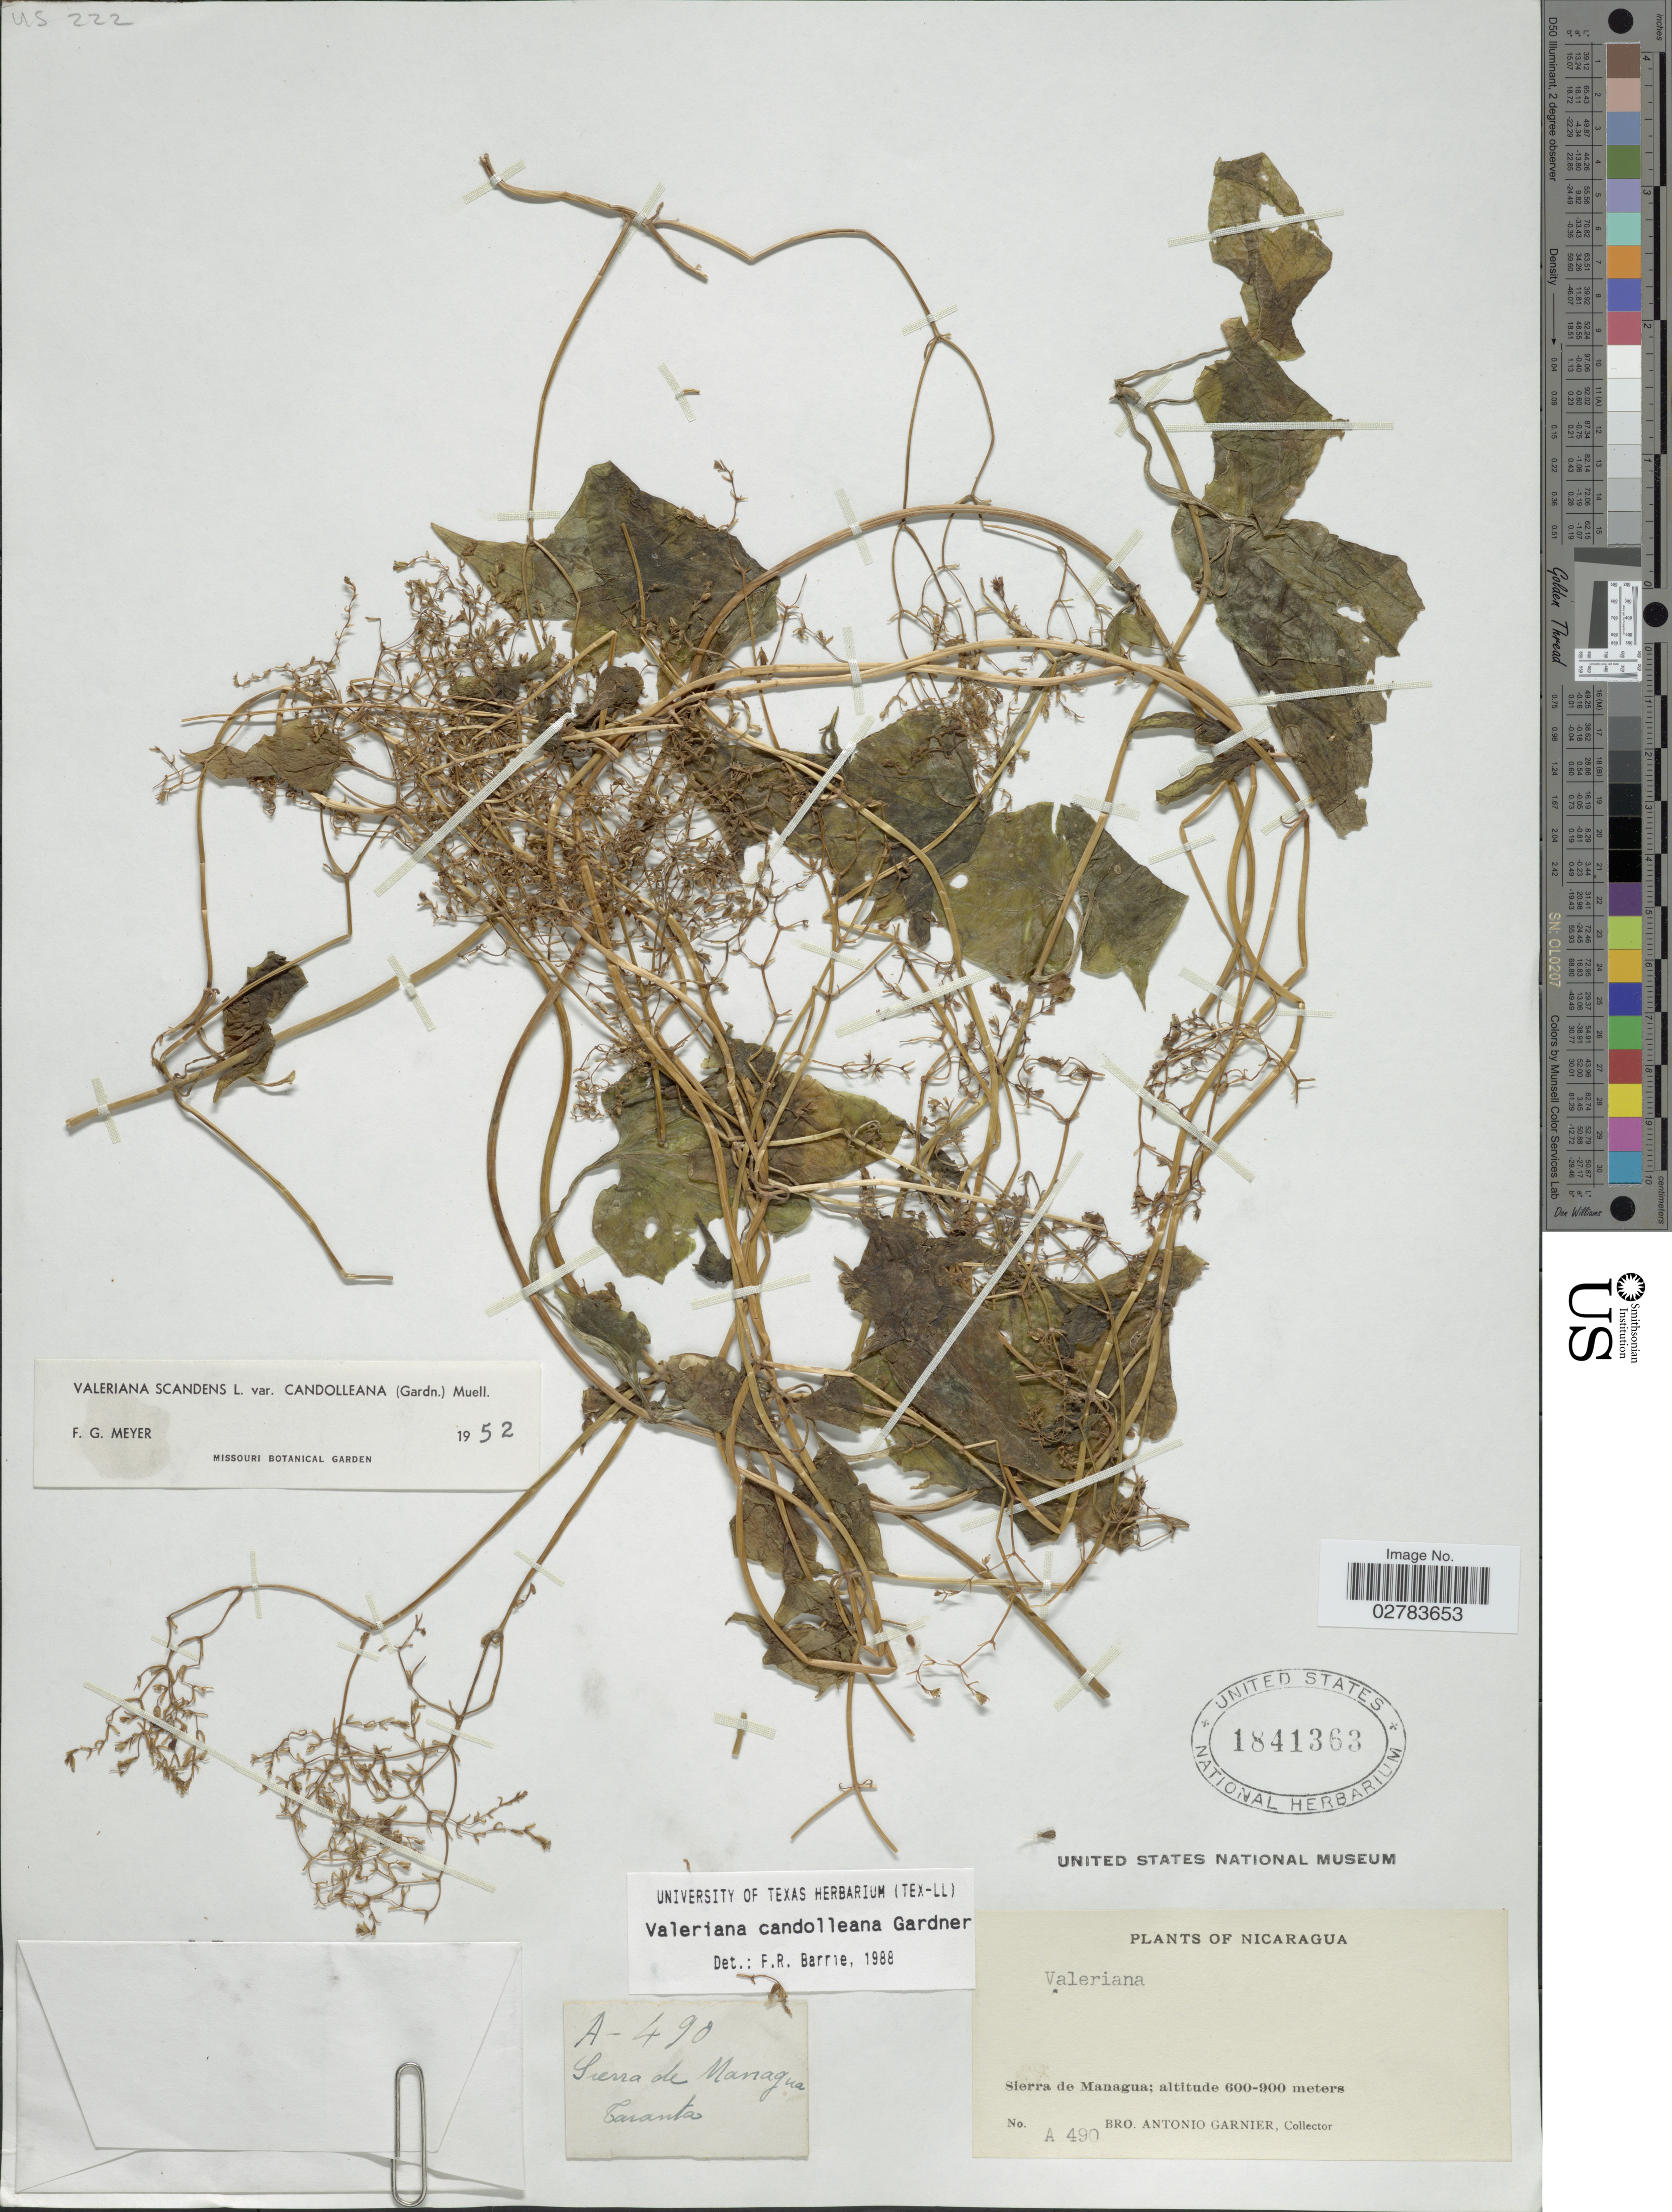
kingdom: Plantae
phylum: Tracheophyta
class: Magnoliopsida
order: Dipsacales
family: Caprifoliaceae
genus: Valeriana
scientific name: Valeriana candolleana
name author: Gardner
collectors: Bro. A. Garnier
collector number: A490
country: Nicaragua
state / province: Managua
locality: Sierra de Managua. Caranta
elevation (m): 600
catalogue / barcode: US 1841363